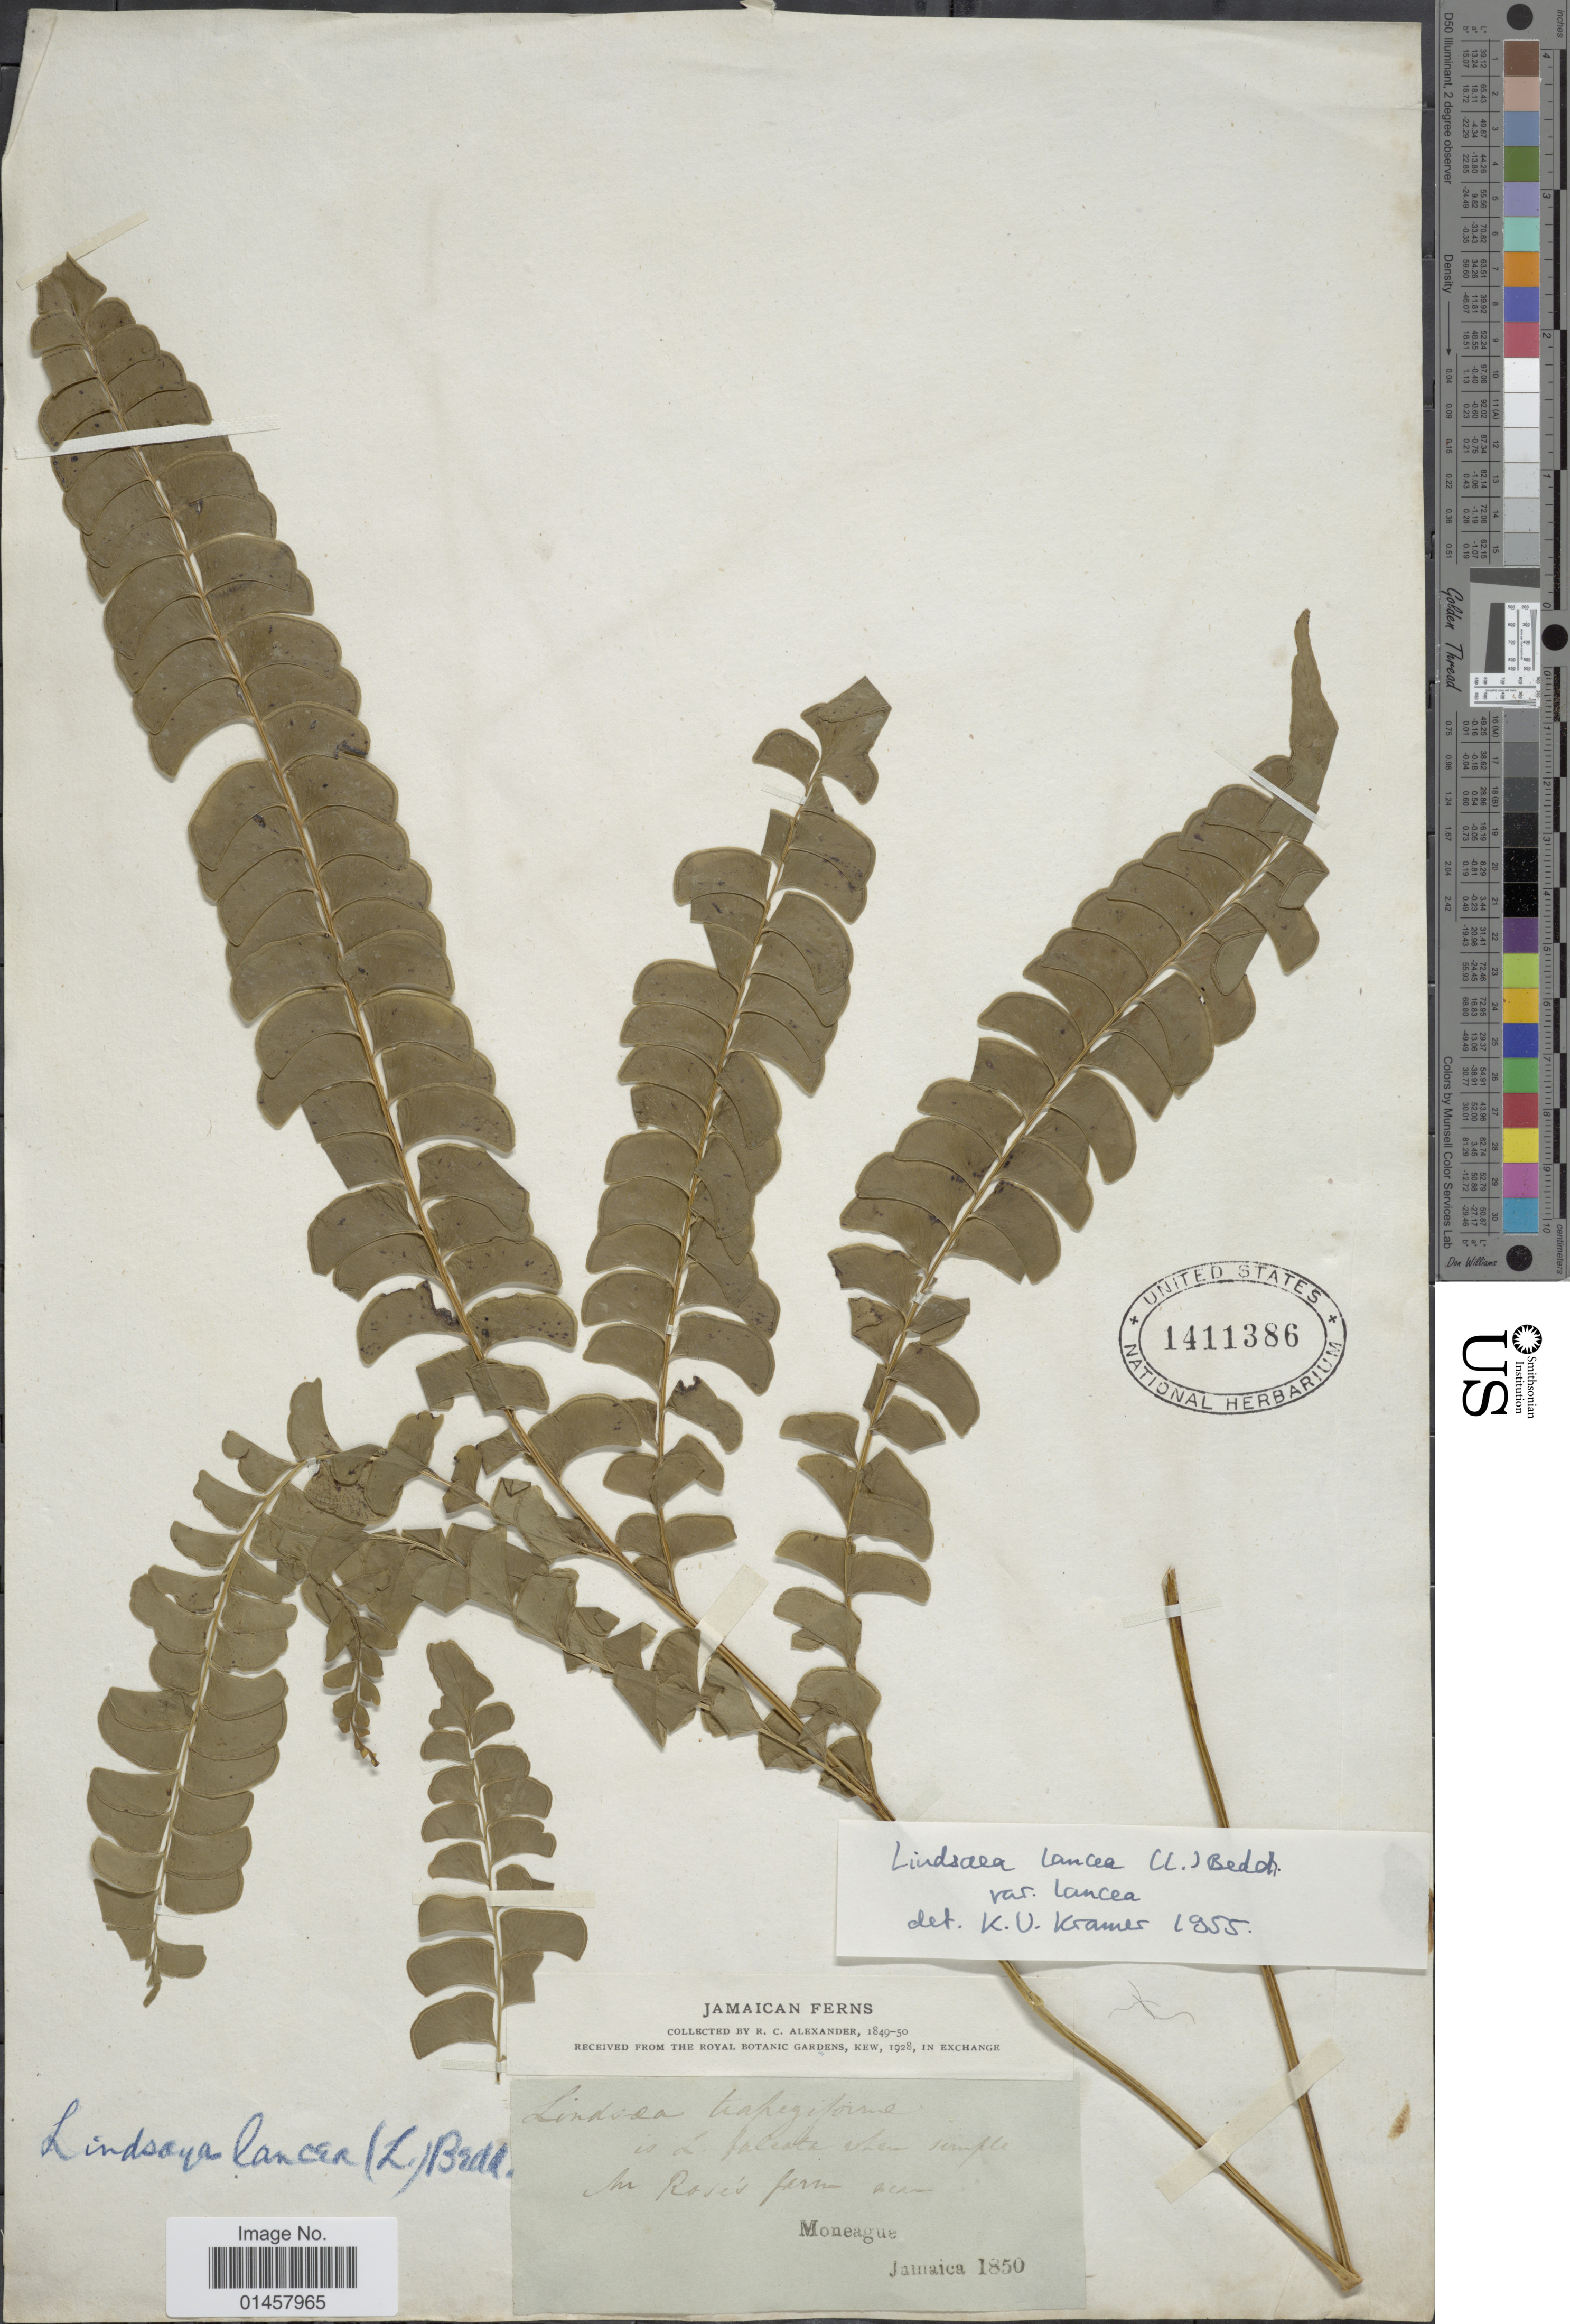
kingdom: Plantae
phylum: Tracheophyta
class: Polypodiopsida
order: Polypodiales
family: Lindsaeaceae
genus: Lindsaea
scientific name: Lindsaea lancea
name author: (L.) Bedd.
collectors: R. C. Alexander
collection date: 1850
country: Jamaica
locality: In Rose's farm near Moneague.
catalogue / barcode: US 1411386